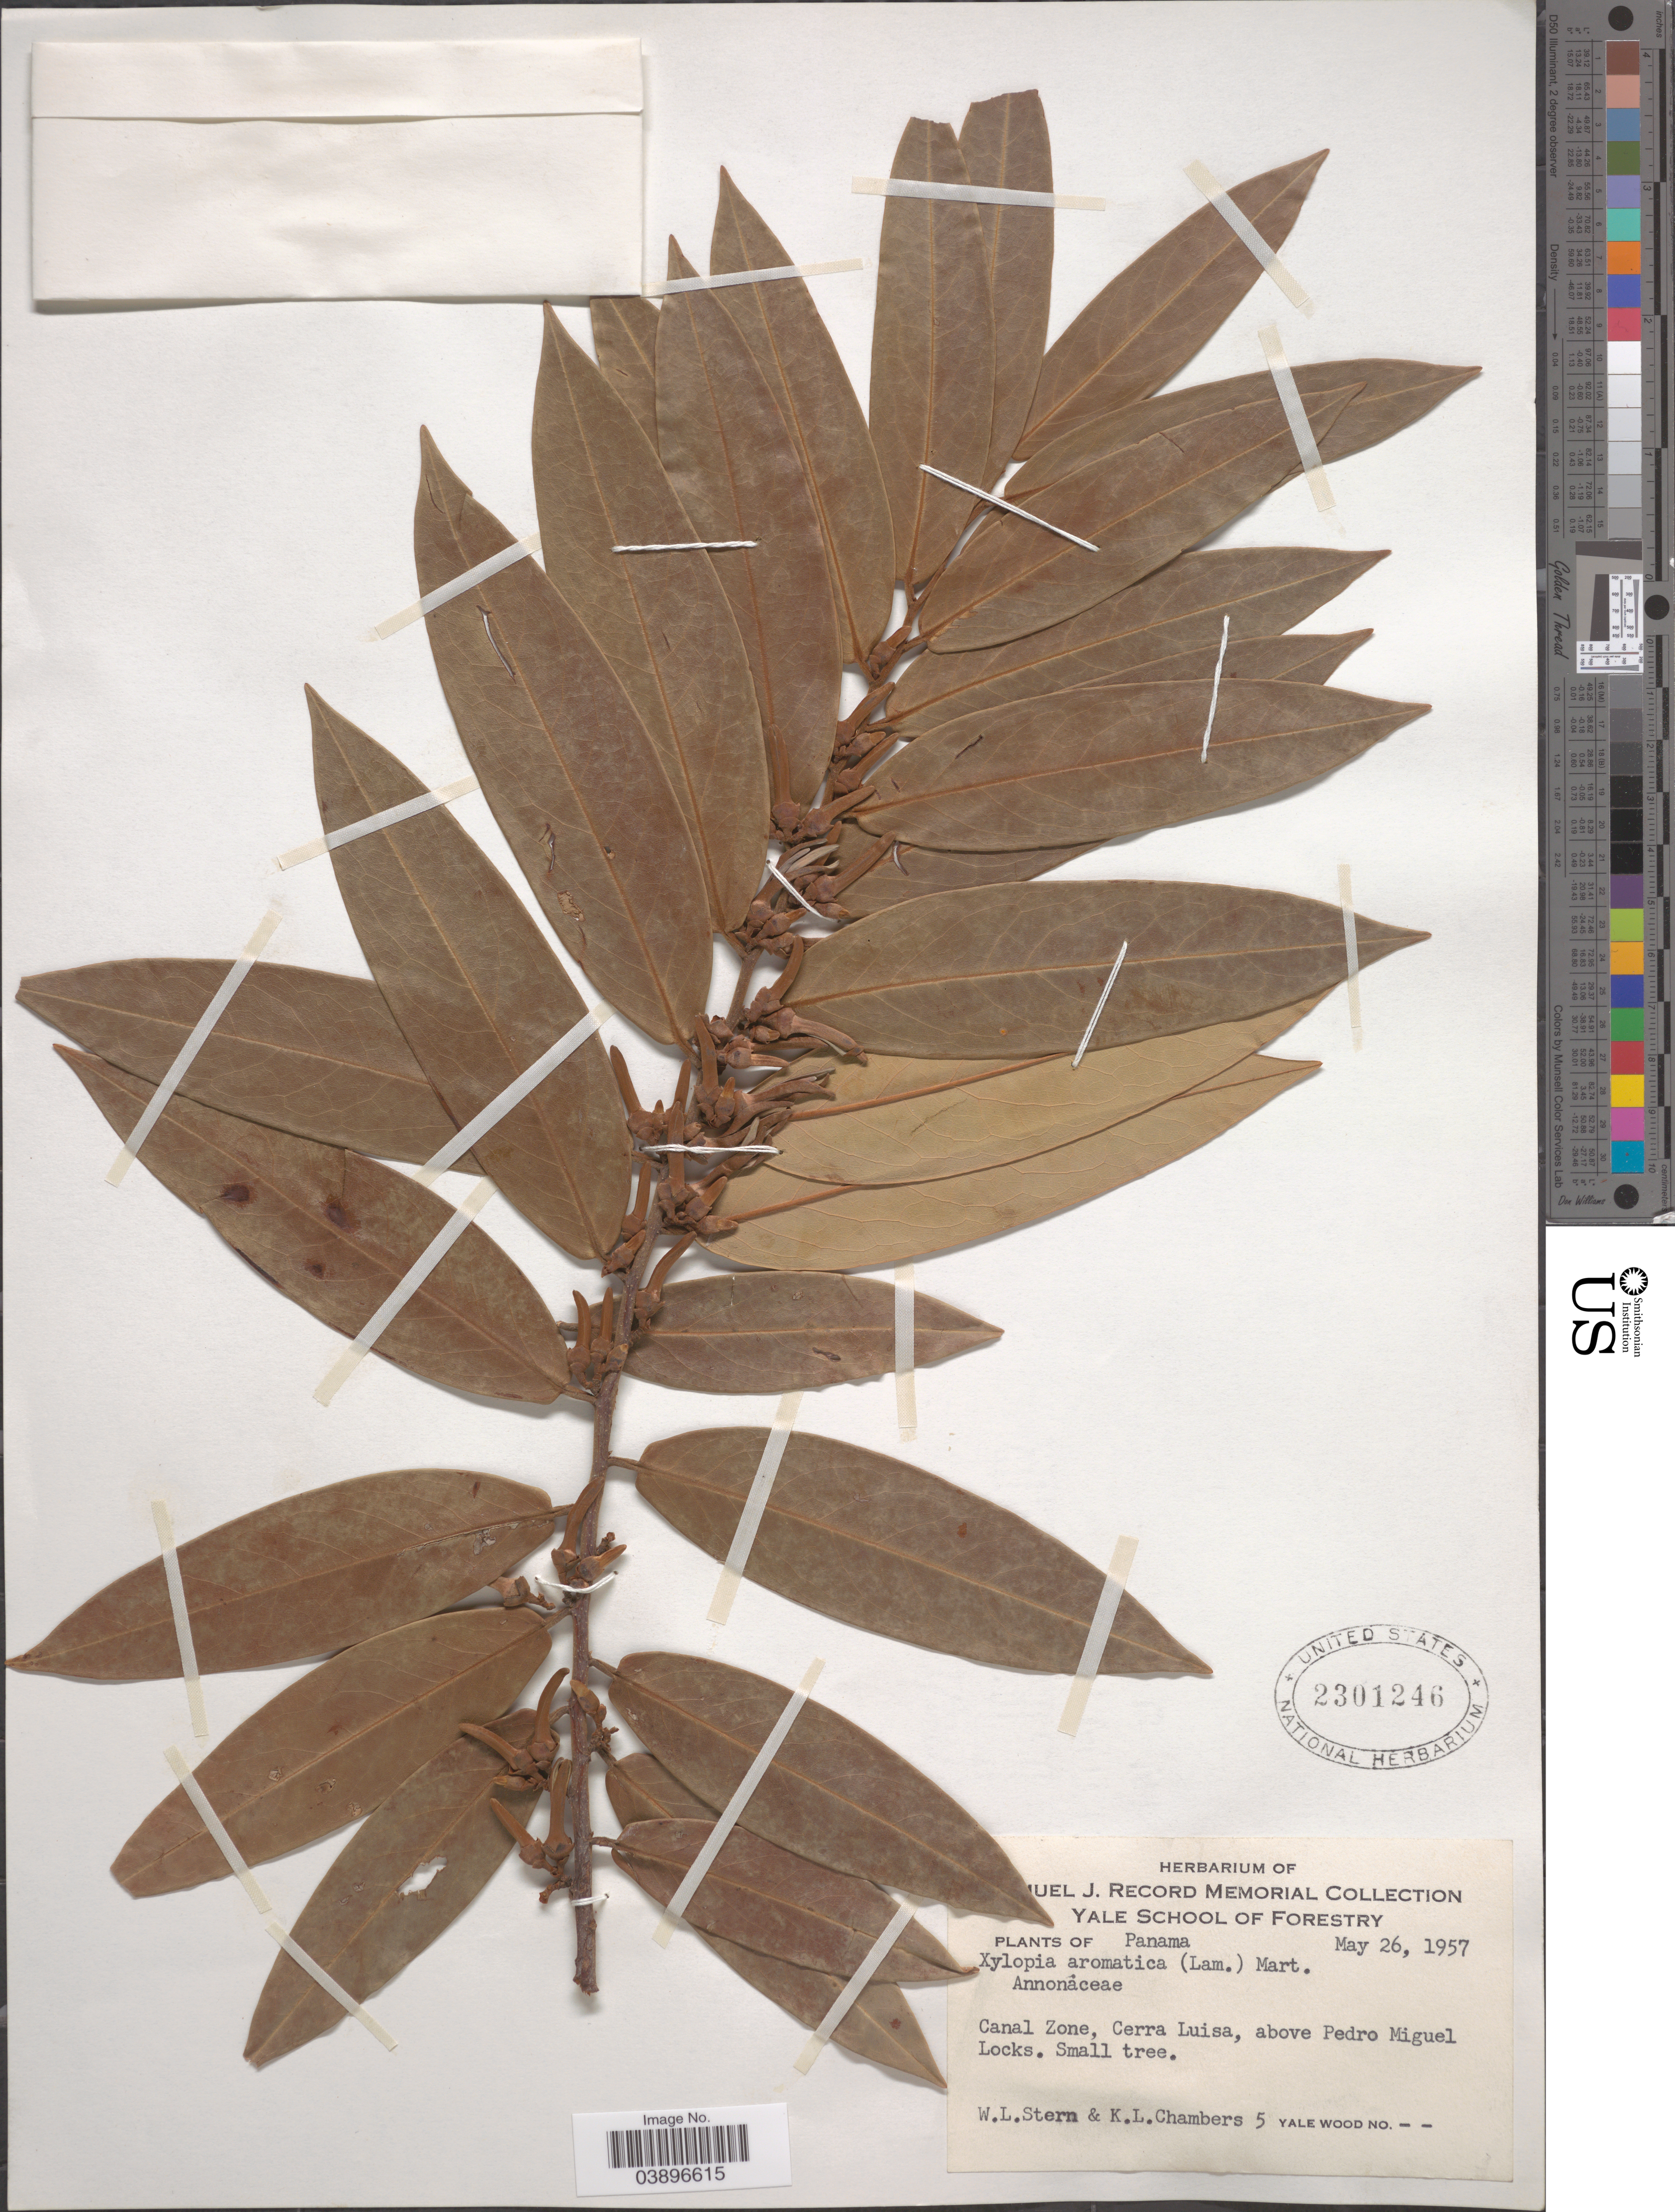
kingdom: Plantae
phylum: Tracheophyta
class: Magnoliopsida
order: Magnoliales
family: Annonaceae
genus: Xylopia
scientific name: Xylopia aromatica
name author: (Lam.) Mart.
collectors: W. L. Stern & K. Chambers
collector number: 5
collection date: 1957-05-26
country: Panama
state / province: Colón / Panamá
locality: Canal Zone, Cerra Luisa, above Pedro Miguel Locks.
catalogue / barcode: US 2301246